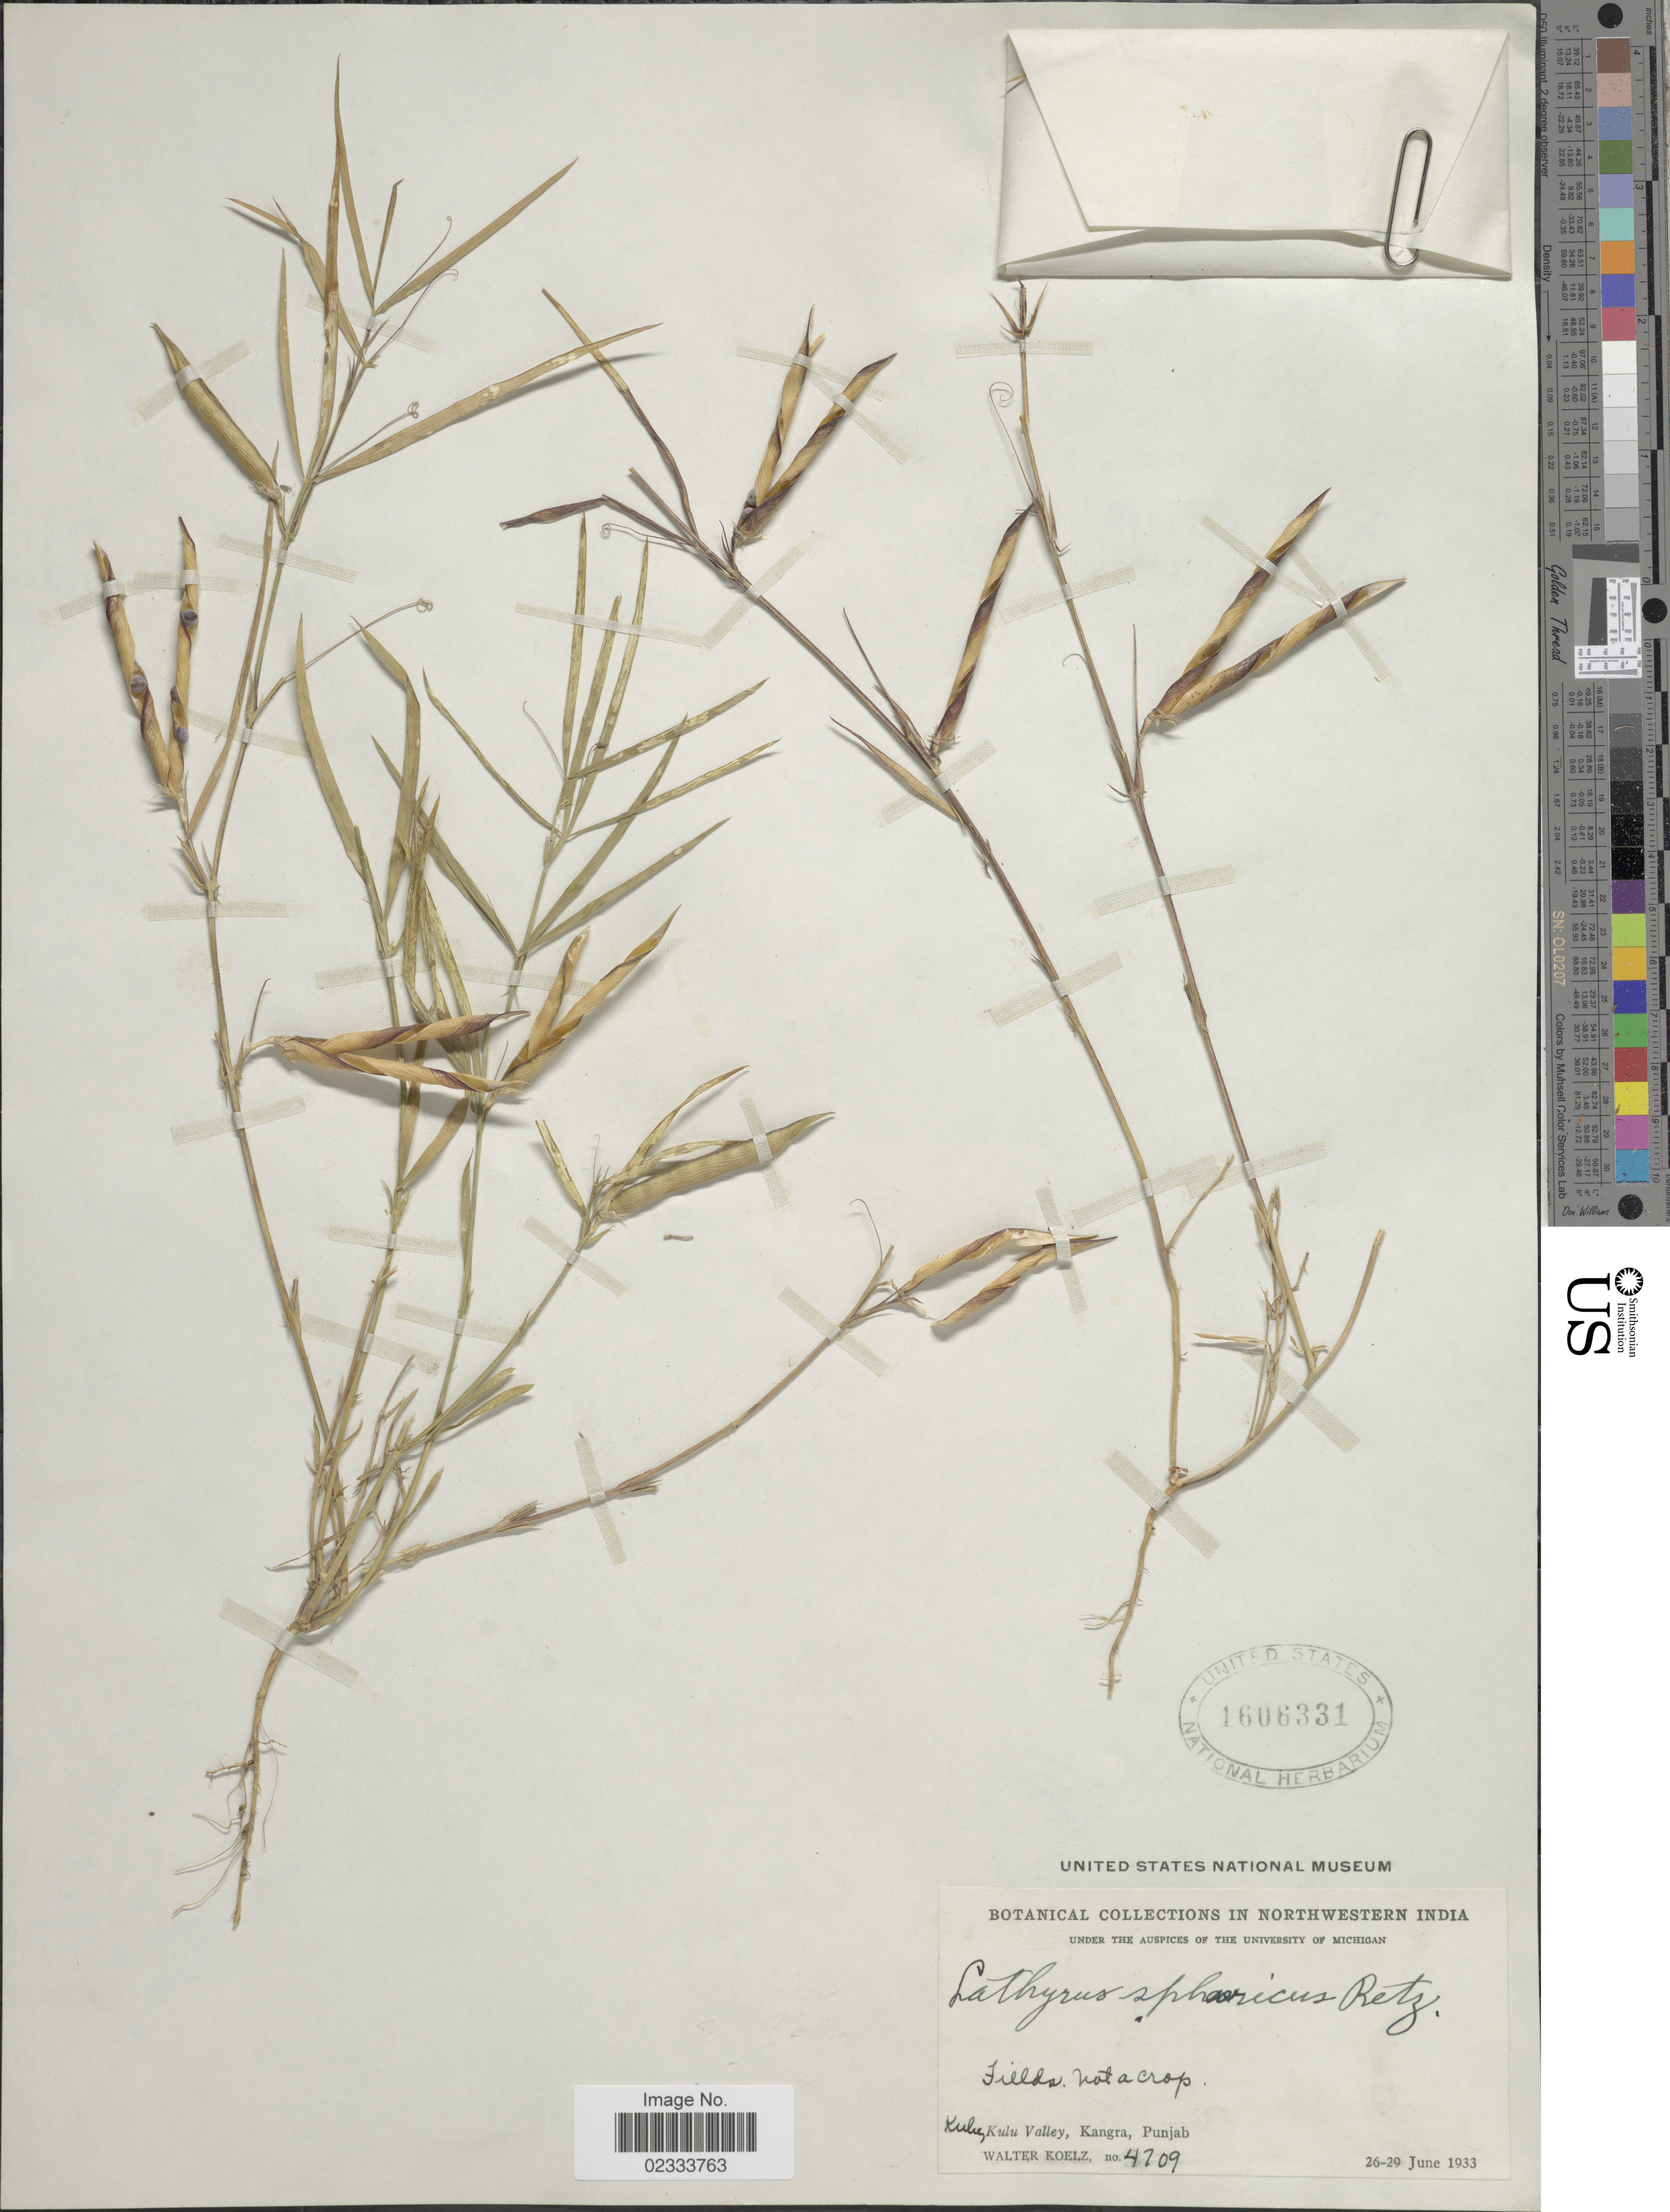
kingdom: Plantae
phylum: Tracheophyta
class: Magnoliopsida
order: Fabales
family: Fabaceae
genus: Lathyrus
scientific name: Lathyrus sphaericus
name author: Retz.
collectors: W. N. Koelz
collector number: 4709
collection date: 1933-06-26/1933-06-29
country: India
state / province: Himachal Pradesh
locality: Northwestern India, Kulu, Kulu Valley, Kangra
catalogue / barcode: US 1606331